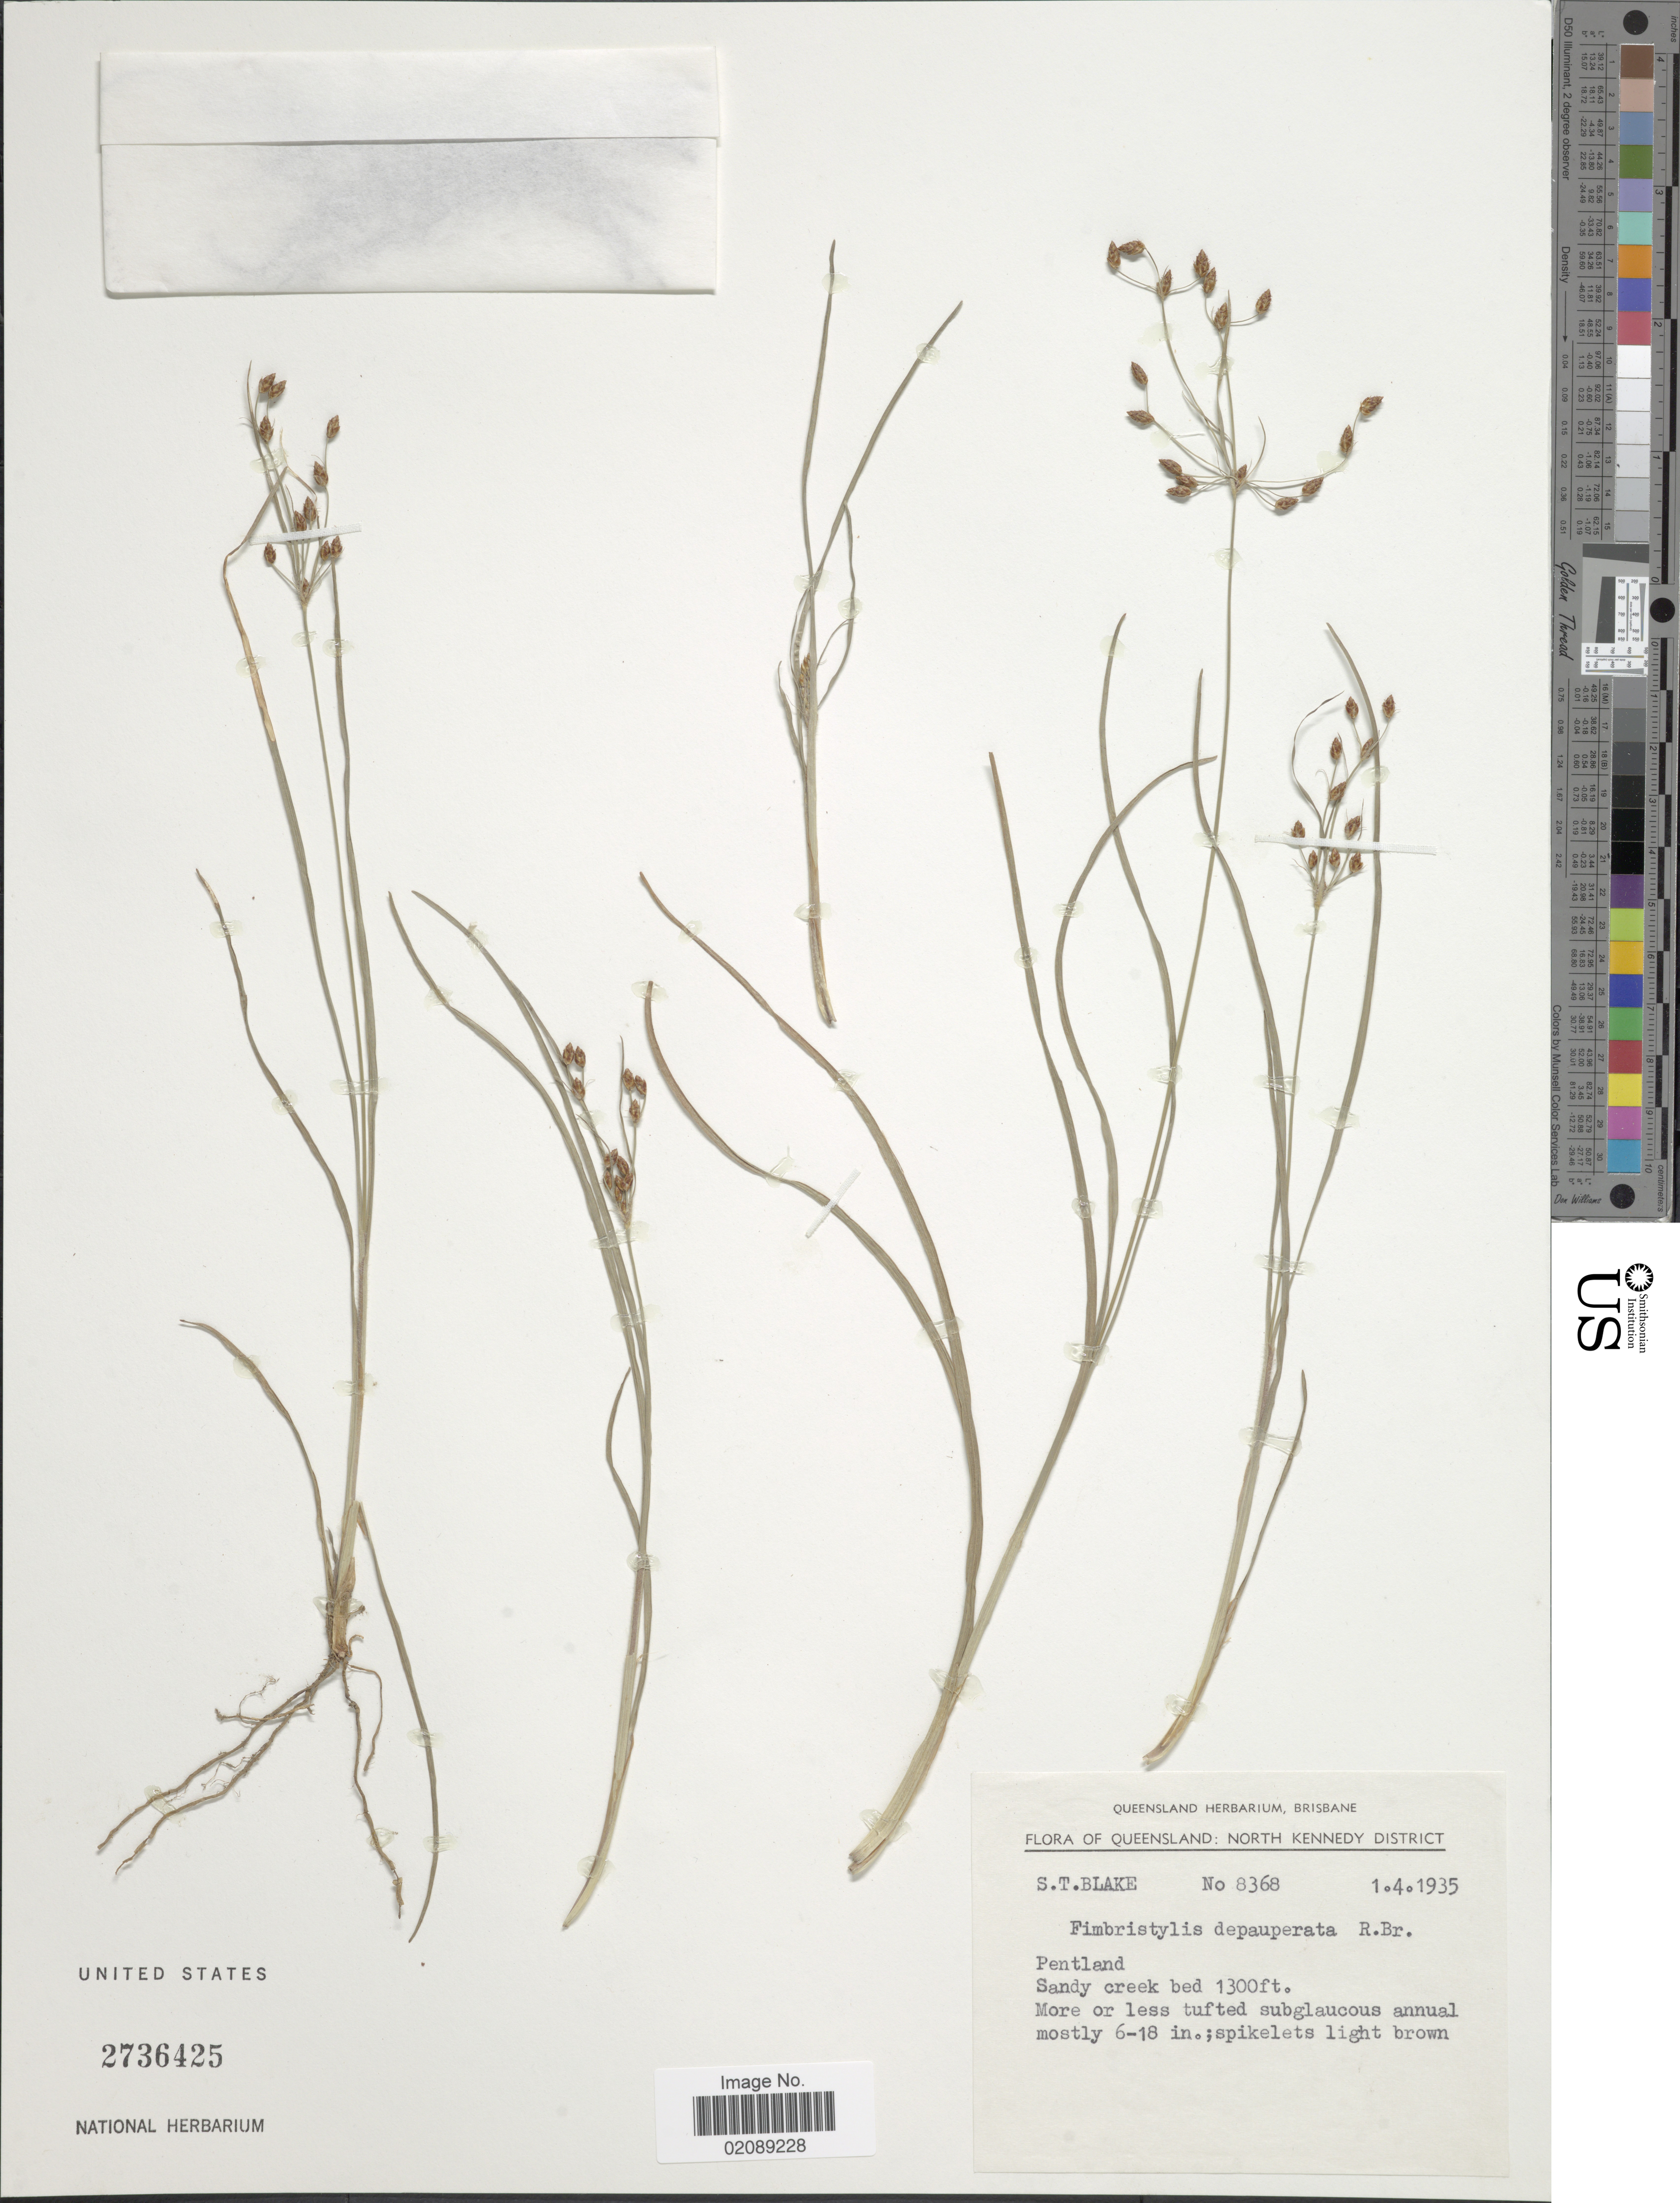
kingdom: Plantae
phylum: Tracheophyta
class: Liliopsida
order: Poales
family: Cyperaceae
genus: Fimbristylis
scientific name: Fimbristylis depauperata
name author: R. Br.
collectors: S. T. Blake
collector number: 8368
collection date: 1935-04-01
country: Australia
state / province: Queensland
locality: North Kennedy District. Pentland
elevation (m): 396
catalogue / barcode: US 2736425